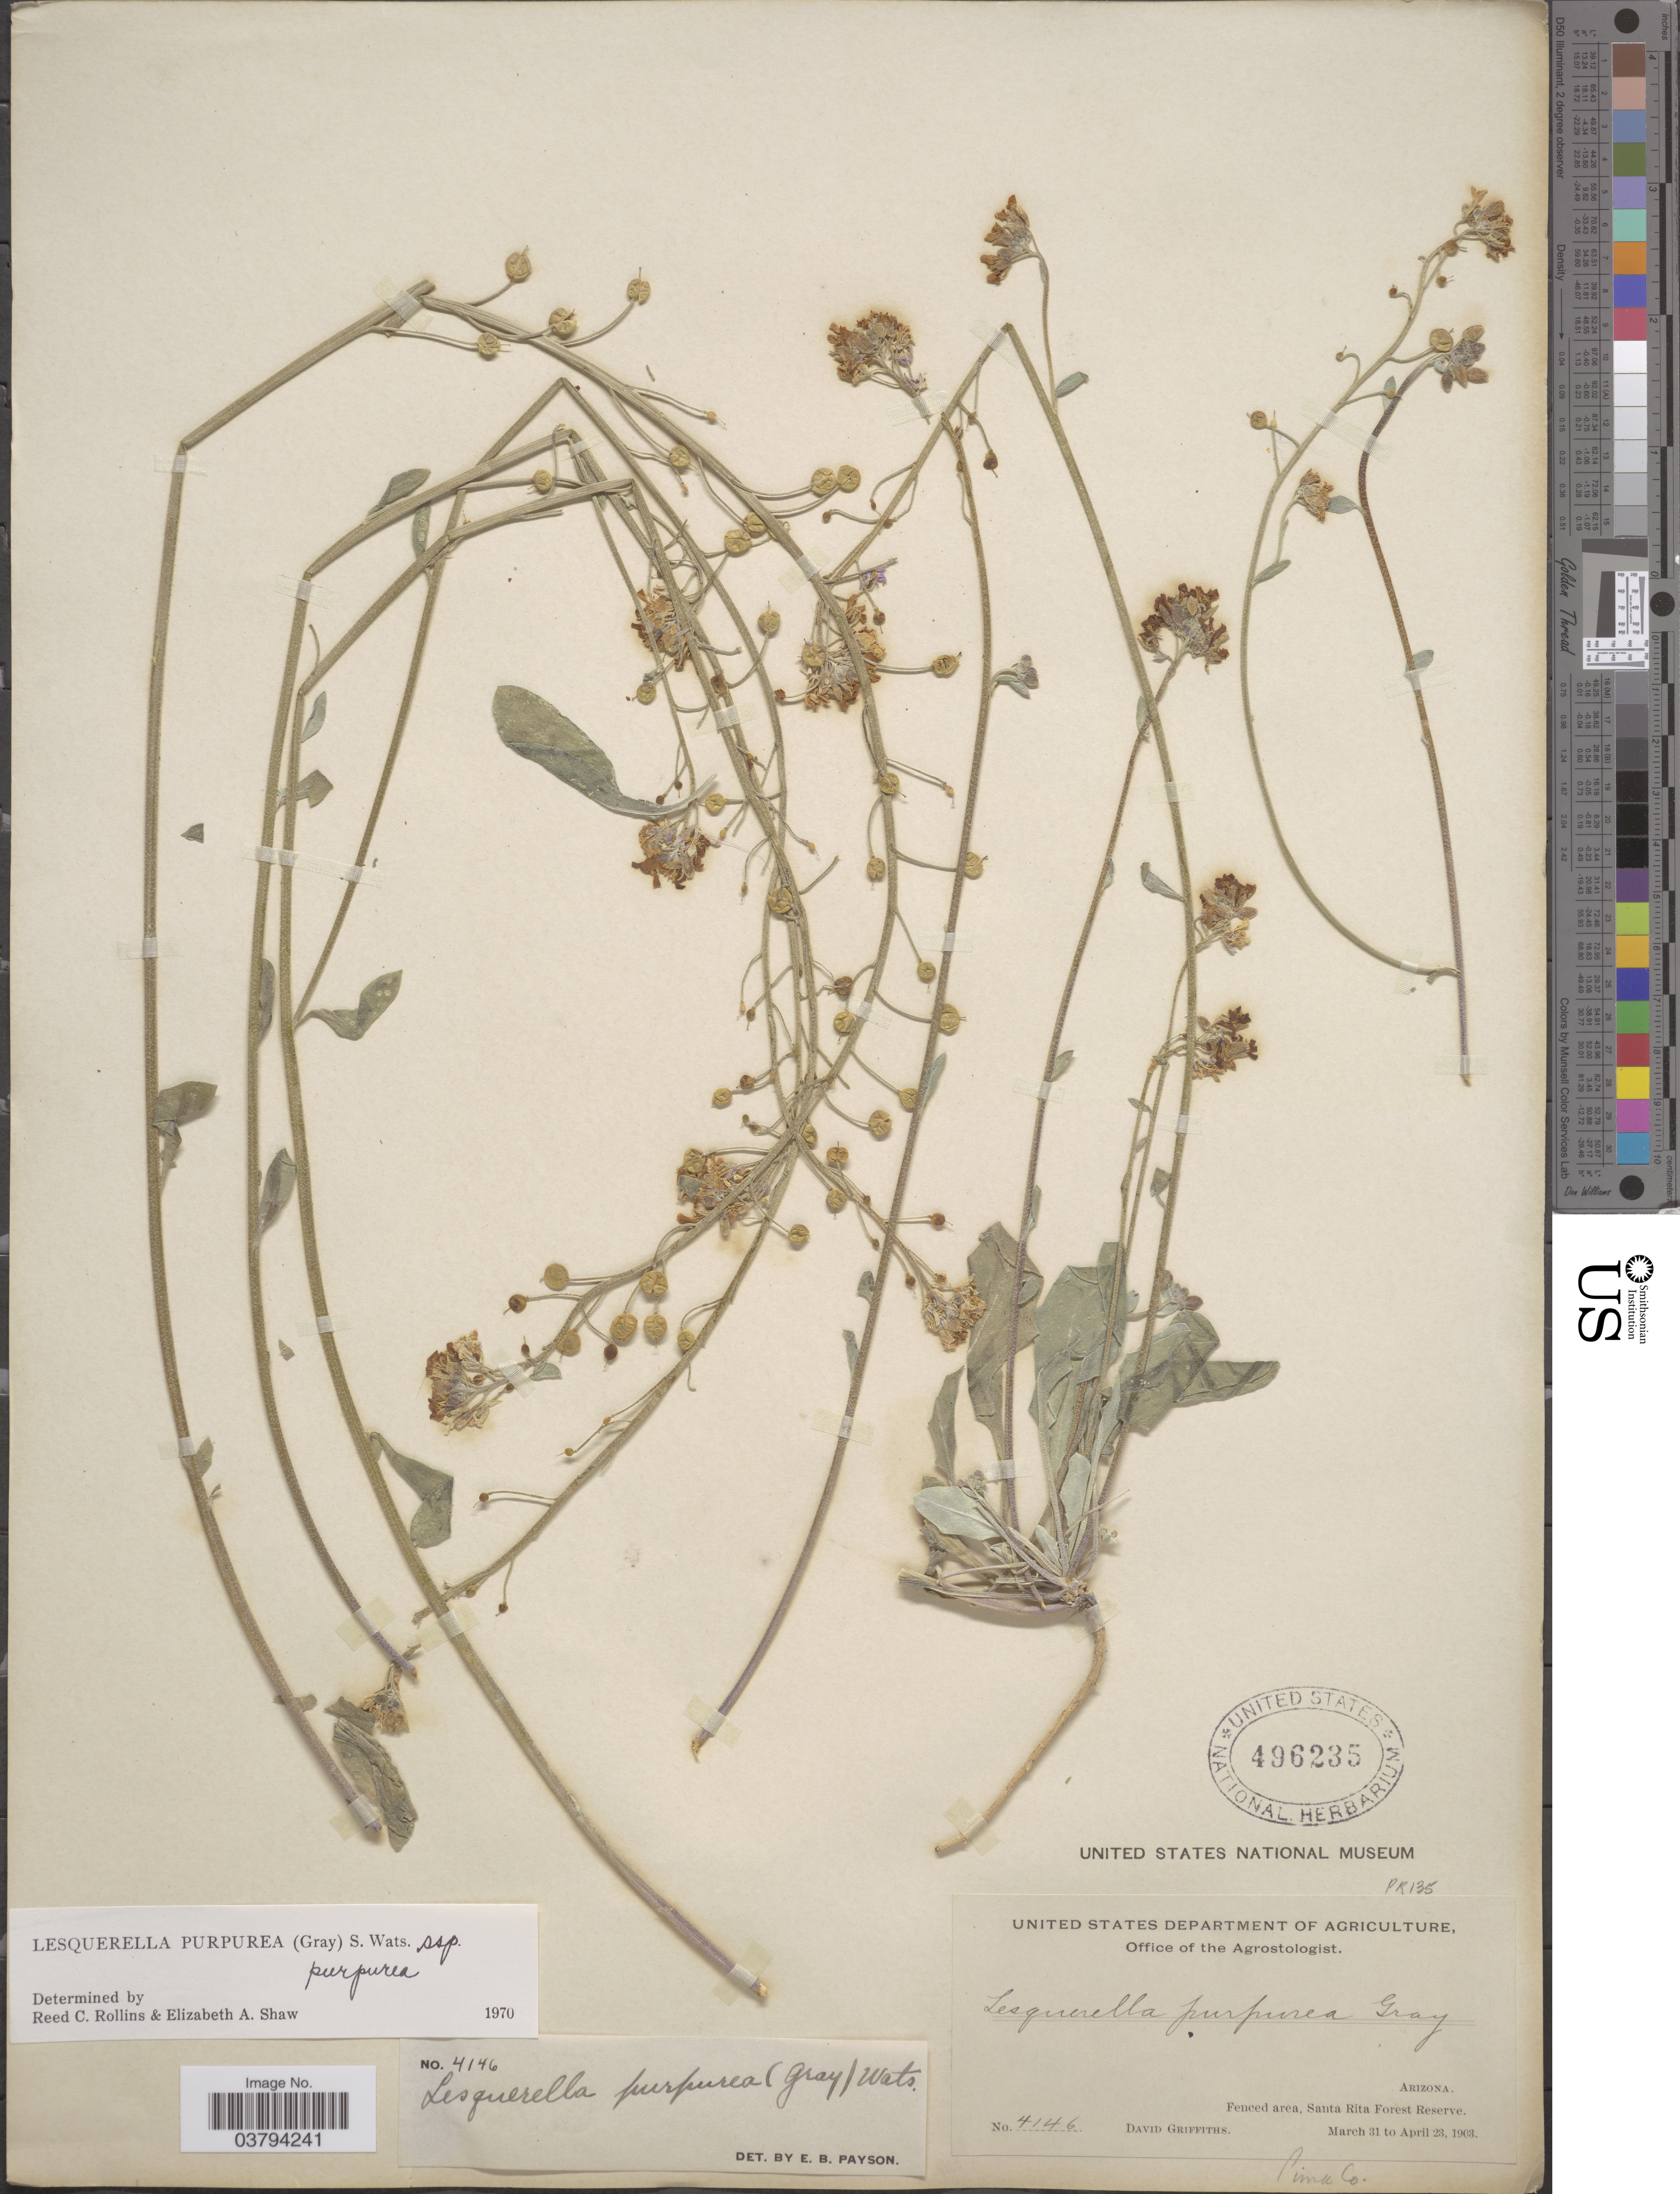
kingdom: Plantae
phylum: Tracheophyta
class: Magnoliopsida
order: Brassicales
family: Brassicaceae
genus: Lesquerella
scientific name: Lesquerella purpurea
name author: (A. Gray) S. Watson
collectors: D. Griffiths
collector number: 4146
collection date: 1903-03-31/1903-04-23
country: United States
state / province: Arizona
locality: Fenced area, Santa Rita Forest Reserve. Pima Co.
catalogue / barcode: US 496235